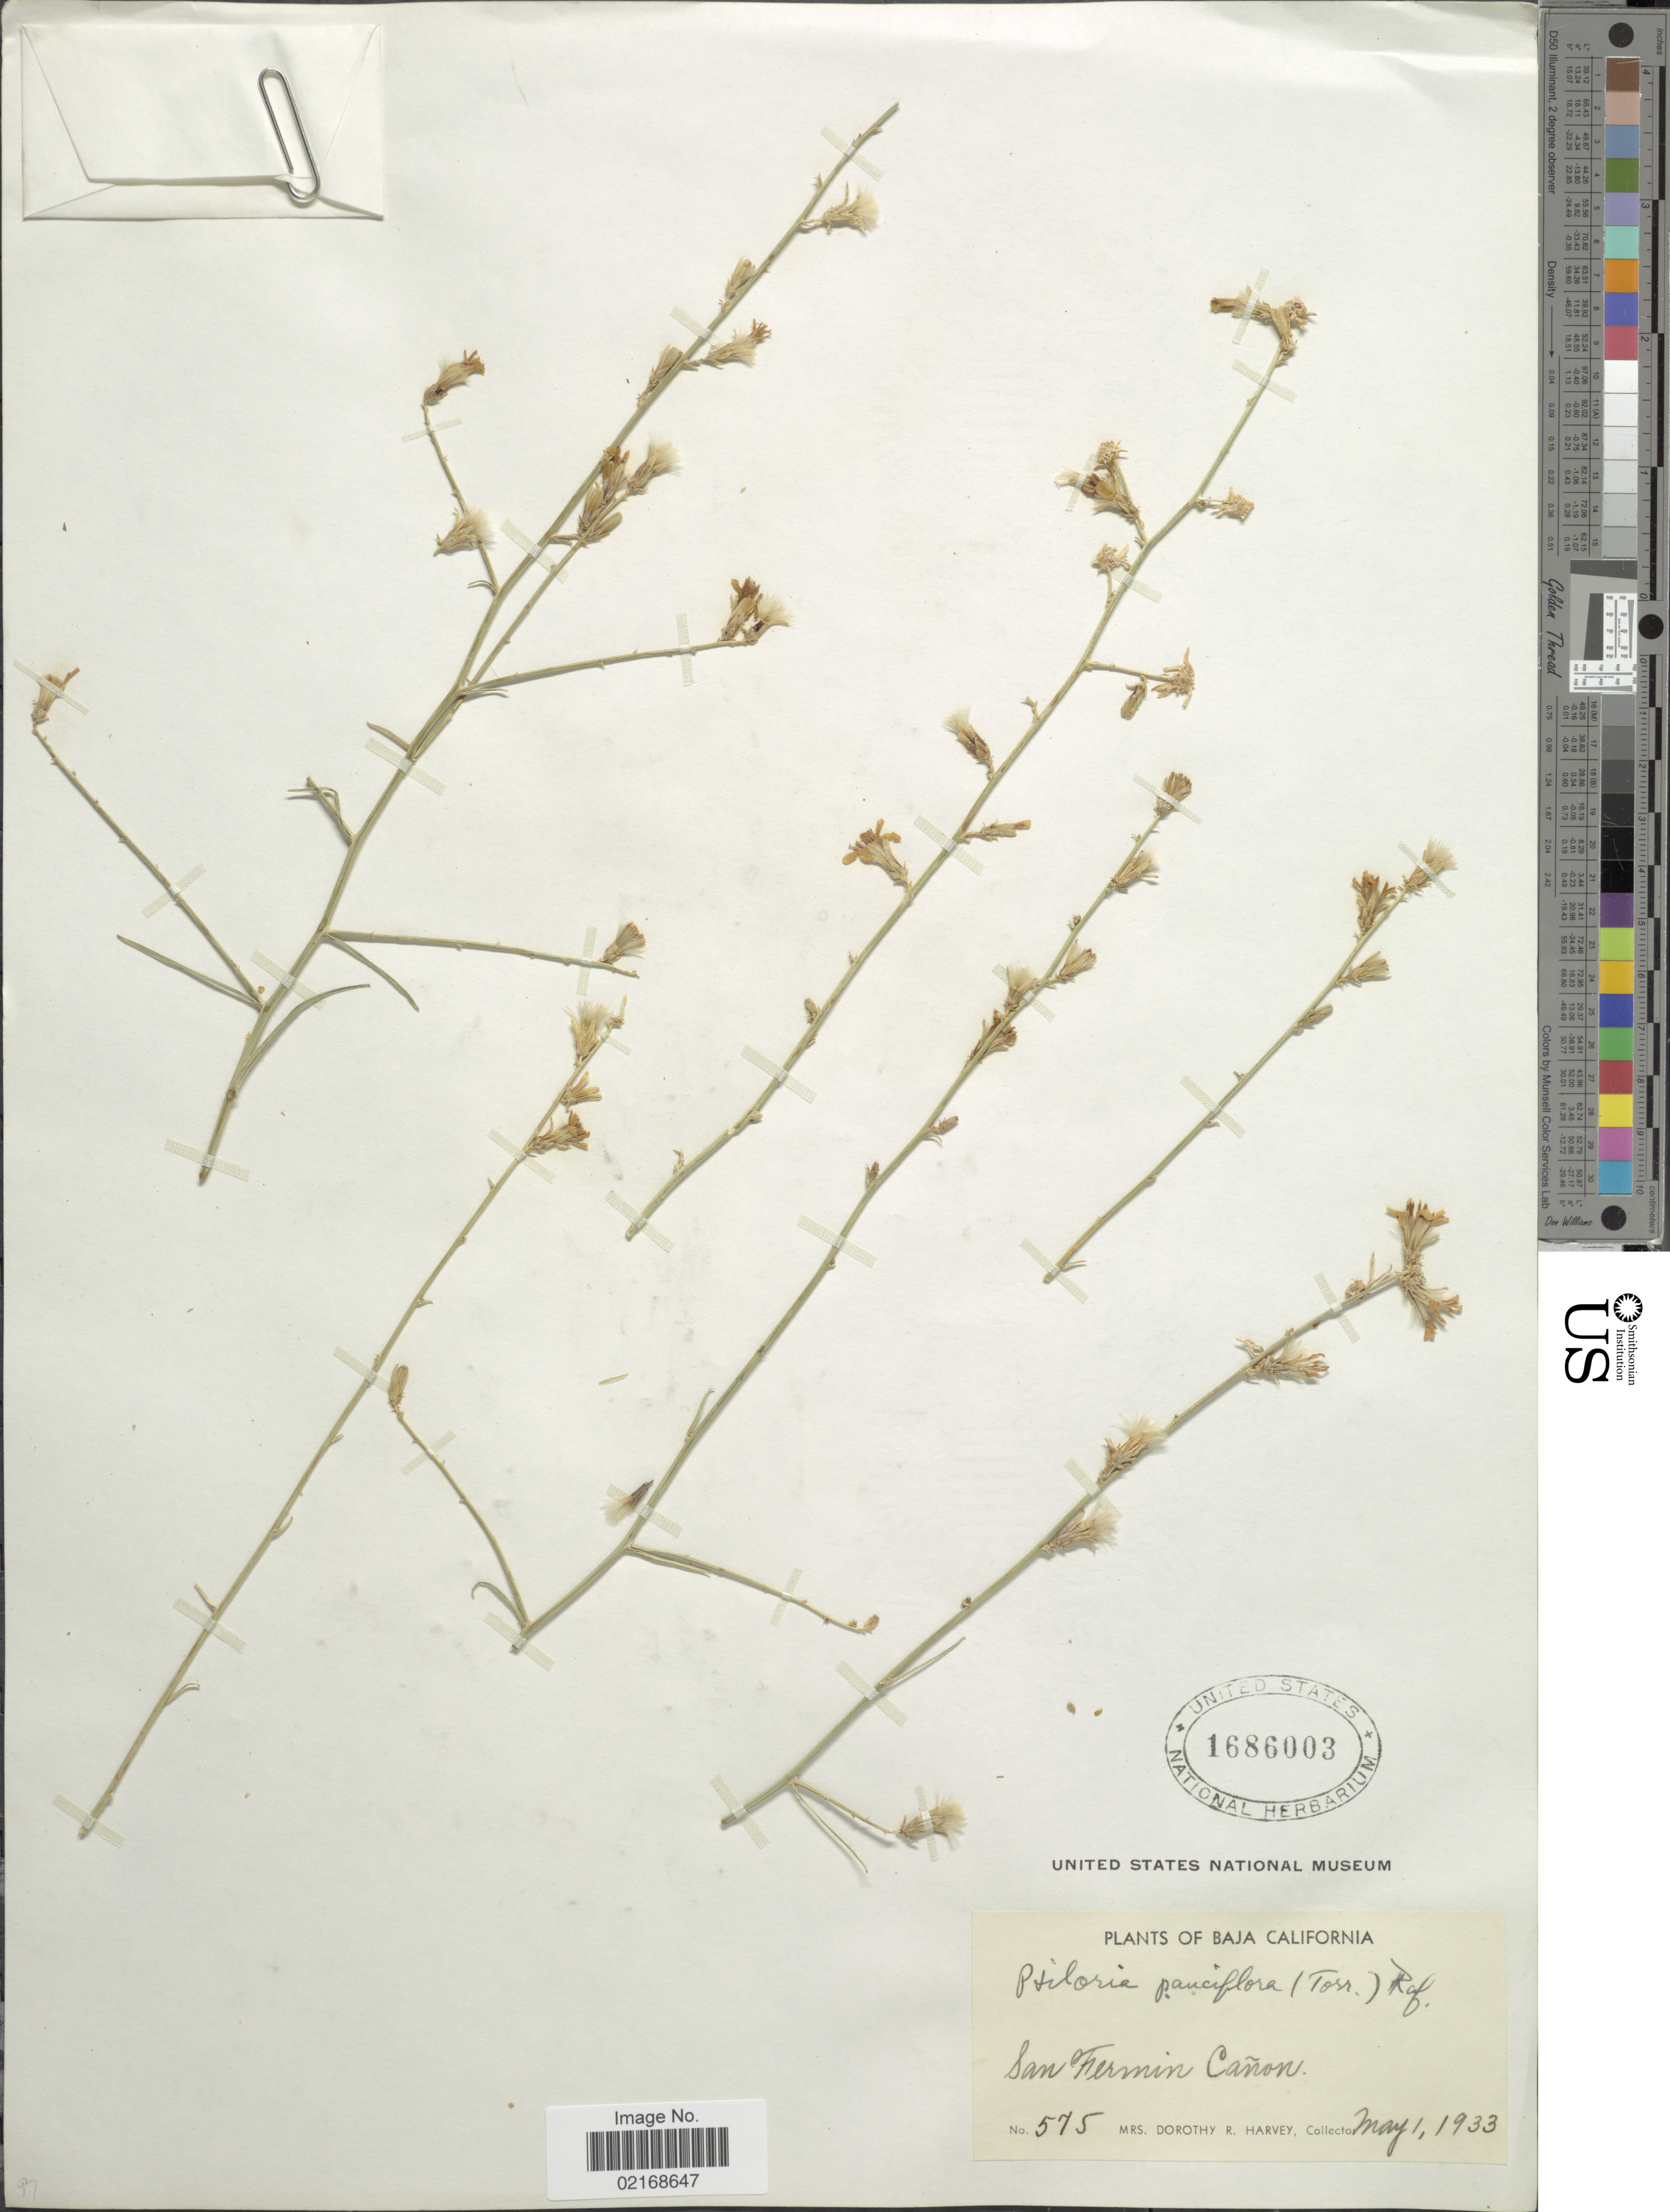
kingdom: Plantae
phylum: Tracheophyta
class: Magnoliopsida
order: Asterales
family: Asteraceae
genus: Stephanomeria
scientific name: Stephanomeria pauciflora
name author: (Torr.) A. Nelson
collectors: Harvey, Mrs. D. R.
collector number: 575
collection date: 1933-05-01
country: Mexico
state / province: Baja California Norte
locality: San Fermin Cañon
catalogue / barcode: US 1686003